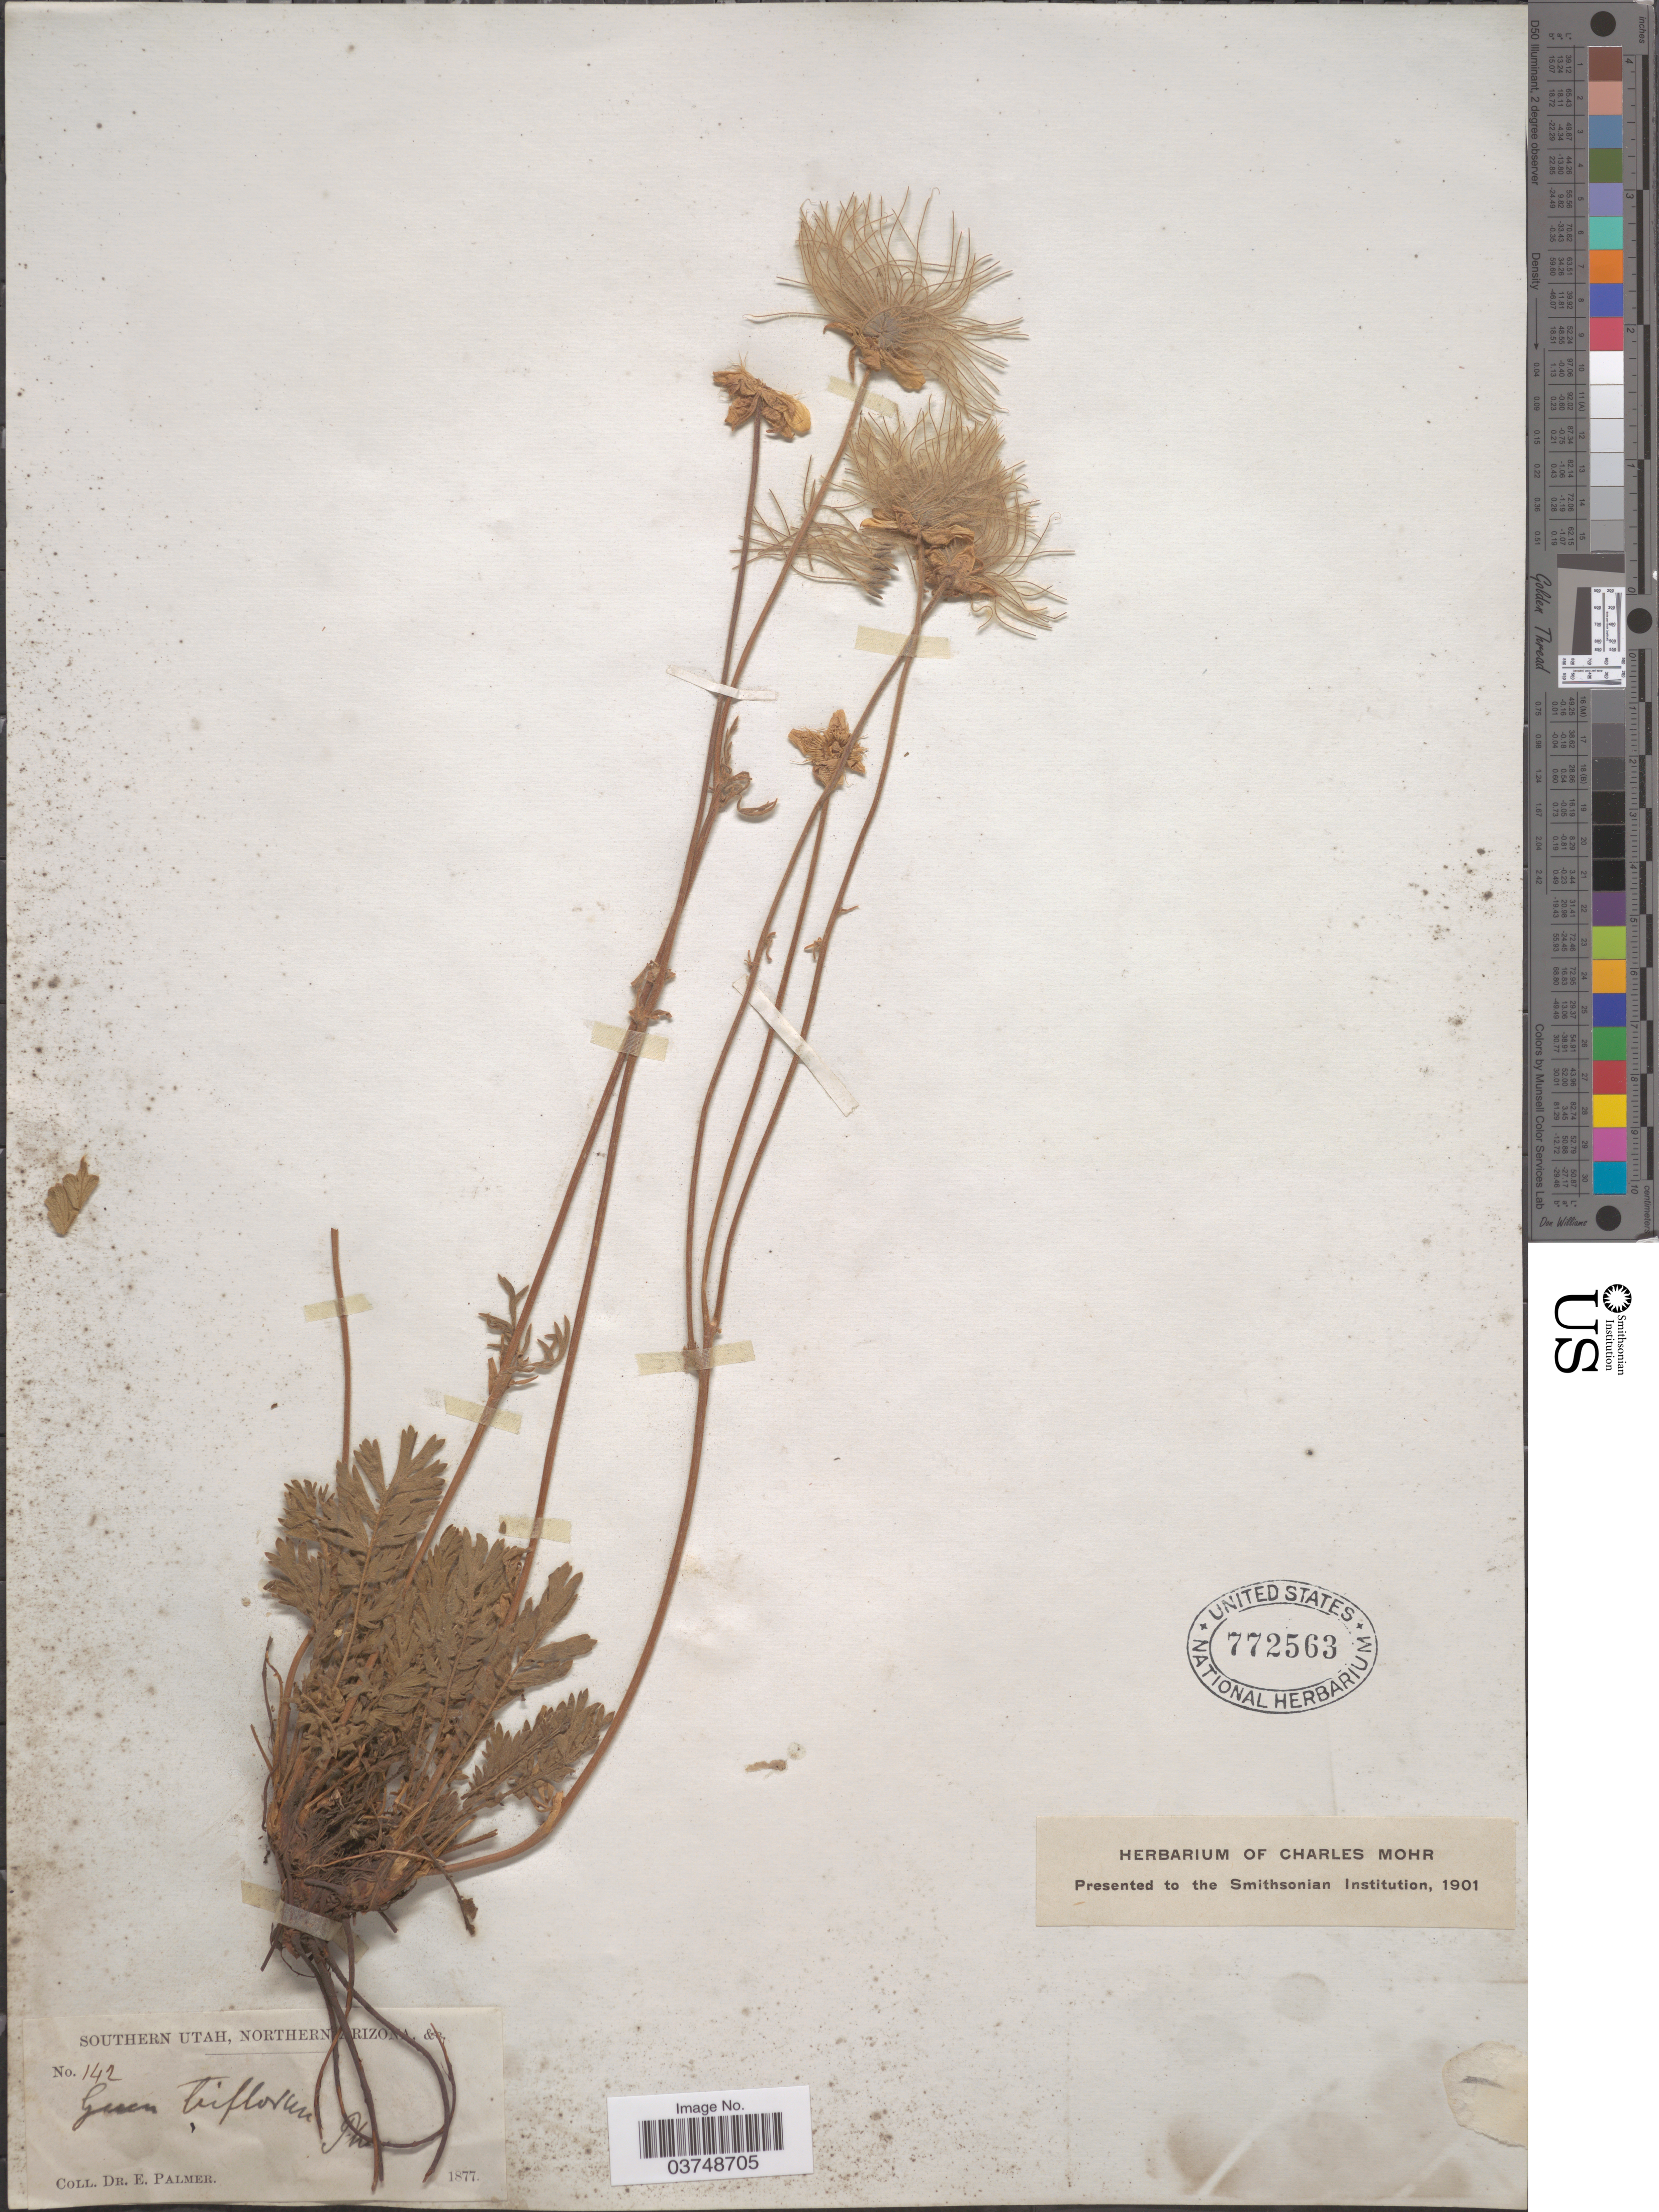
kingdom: Plantae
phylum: Tracheophyta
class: Magnoliopsida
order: Rosales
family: Rosaceae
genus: Geum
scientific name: Geum triflorum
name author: Pursh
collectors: E. Palmer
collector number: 142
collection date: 1877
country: United States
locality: Southern Utah, Northern Arizona.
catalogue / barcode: US 772563